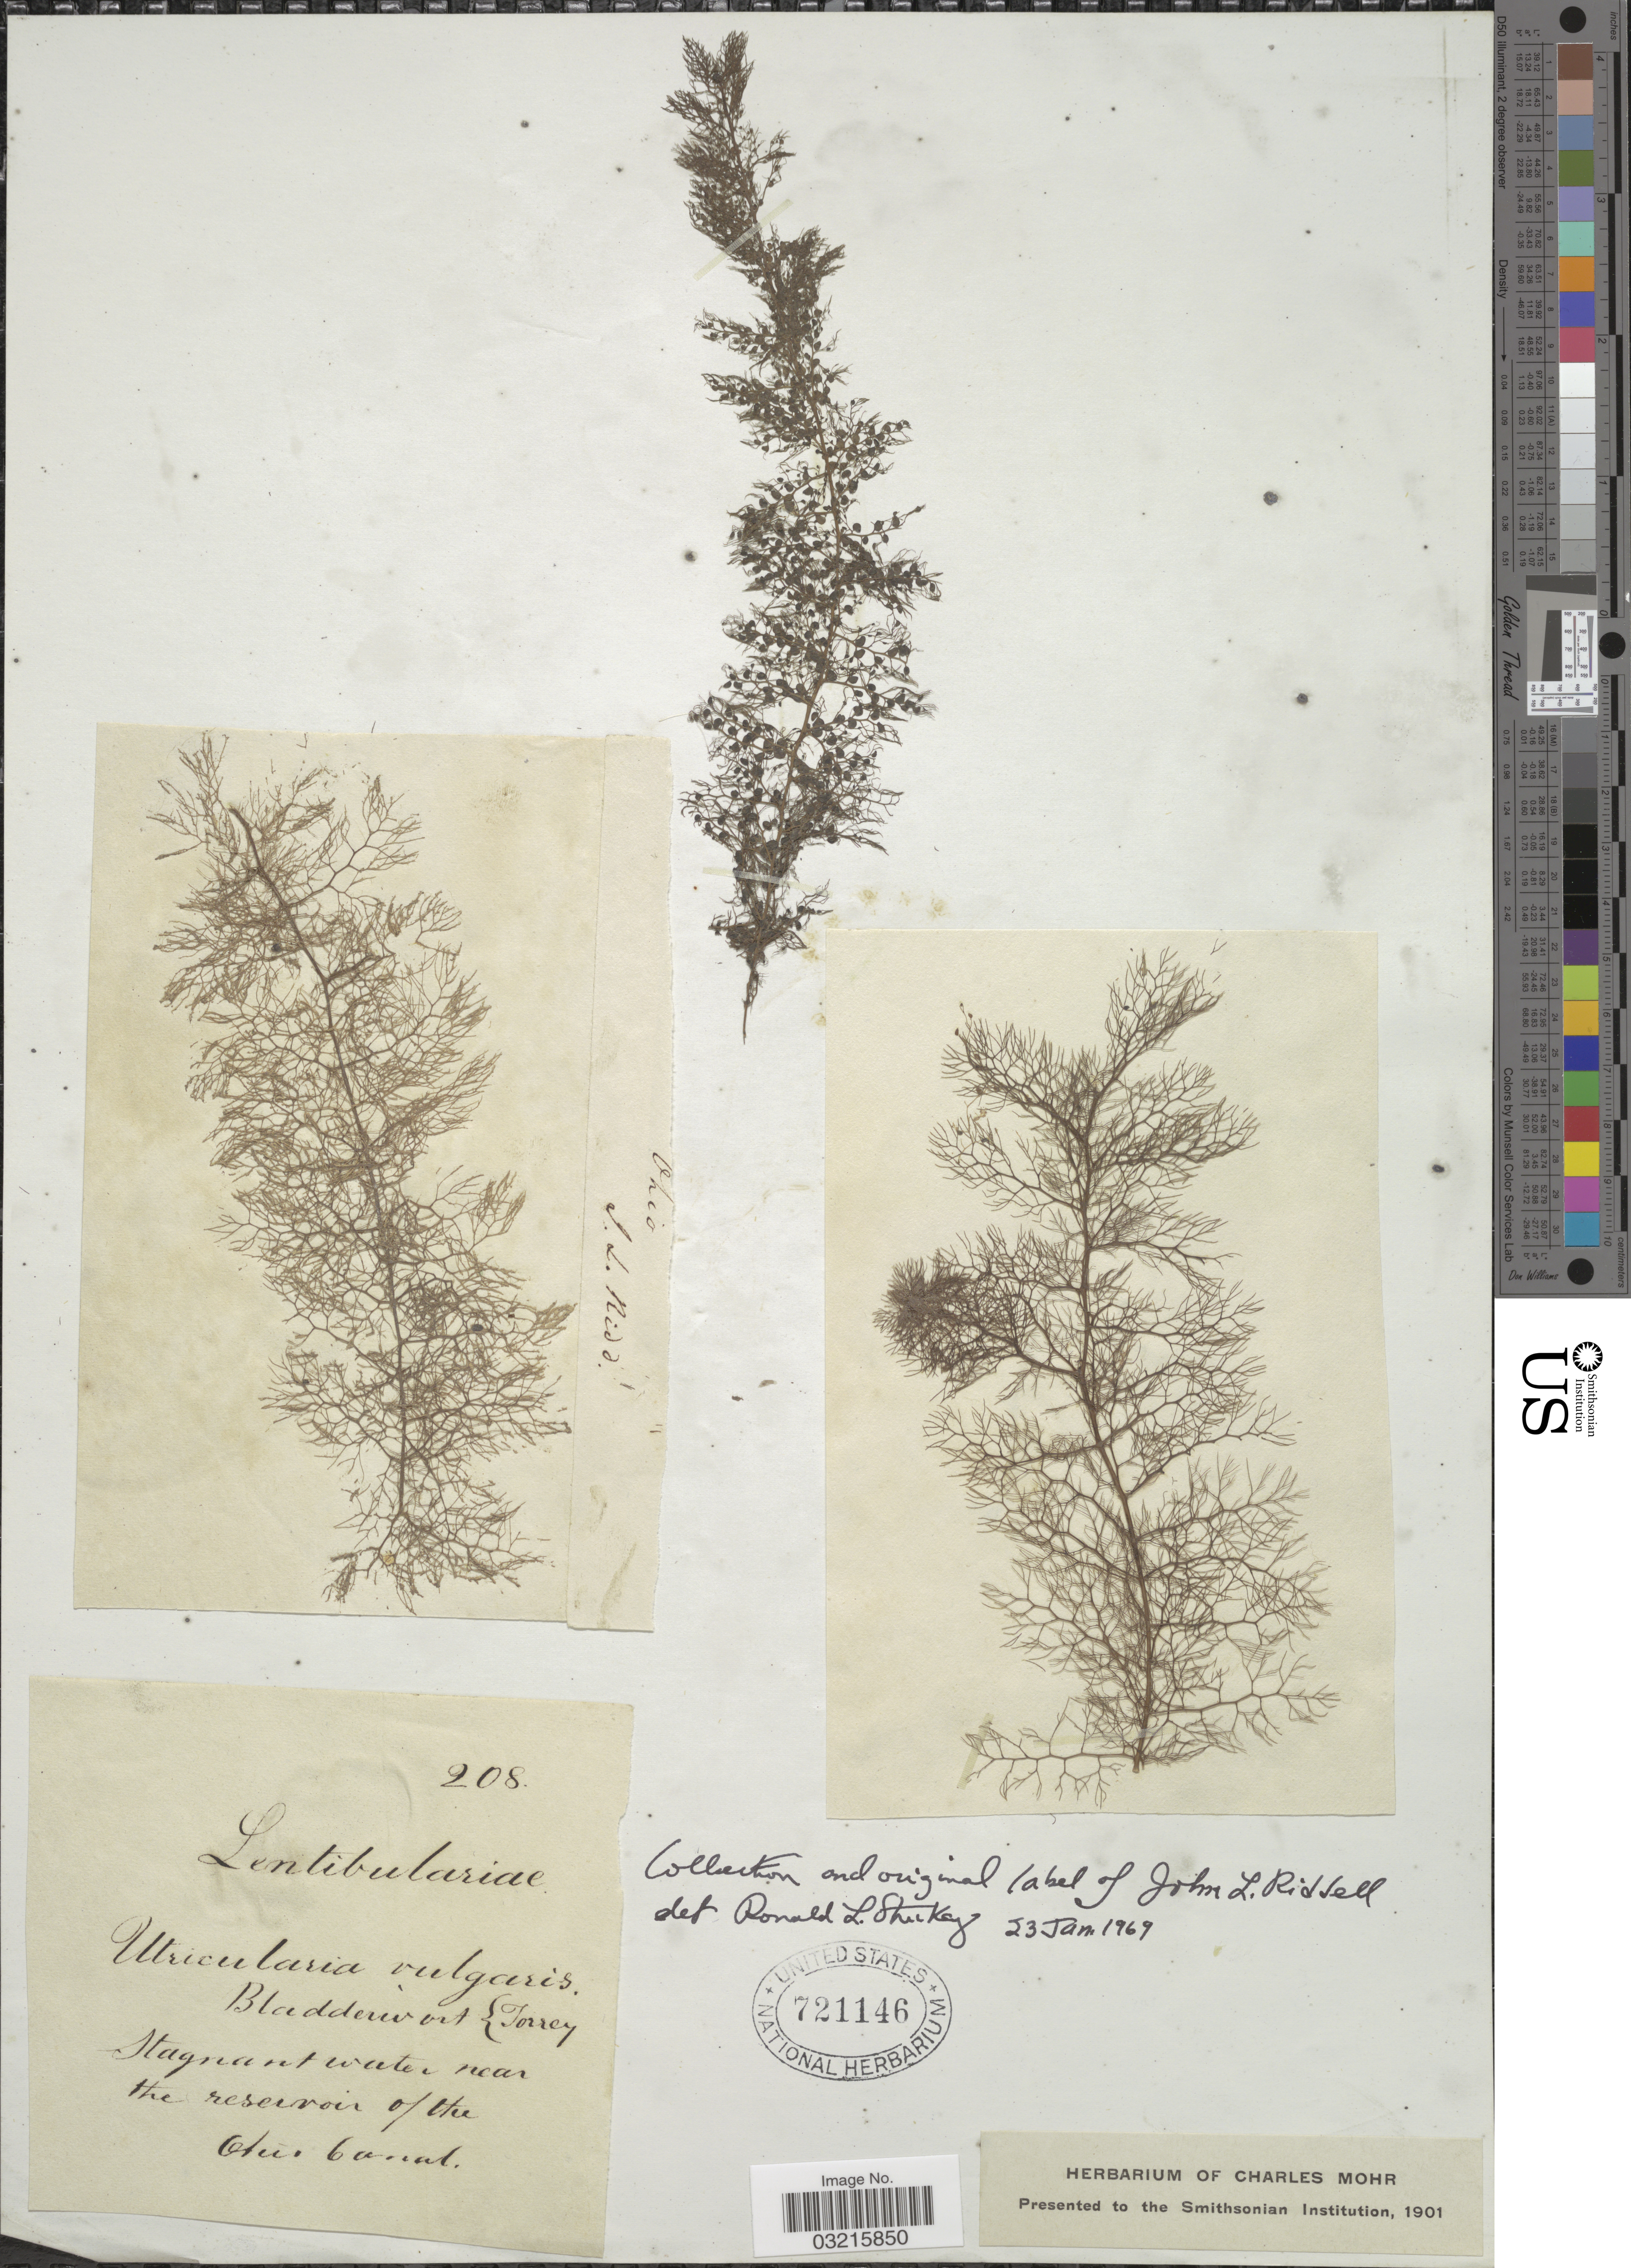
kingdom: Plantae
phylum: Tracheophyta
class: Magnoliopsida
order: Lamiales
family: Lentibulariaceae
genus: Utricularia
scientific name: Utricularia vulgaris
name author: L.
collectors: J. Riddell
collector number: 208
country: United States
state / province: Ohio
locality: Stagnant water near the reservoir of the Ohio Canal.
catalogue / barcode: US 721146